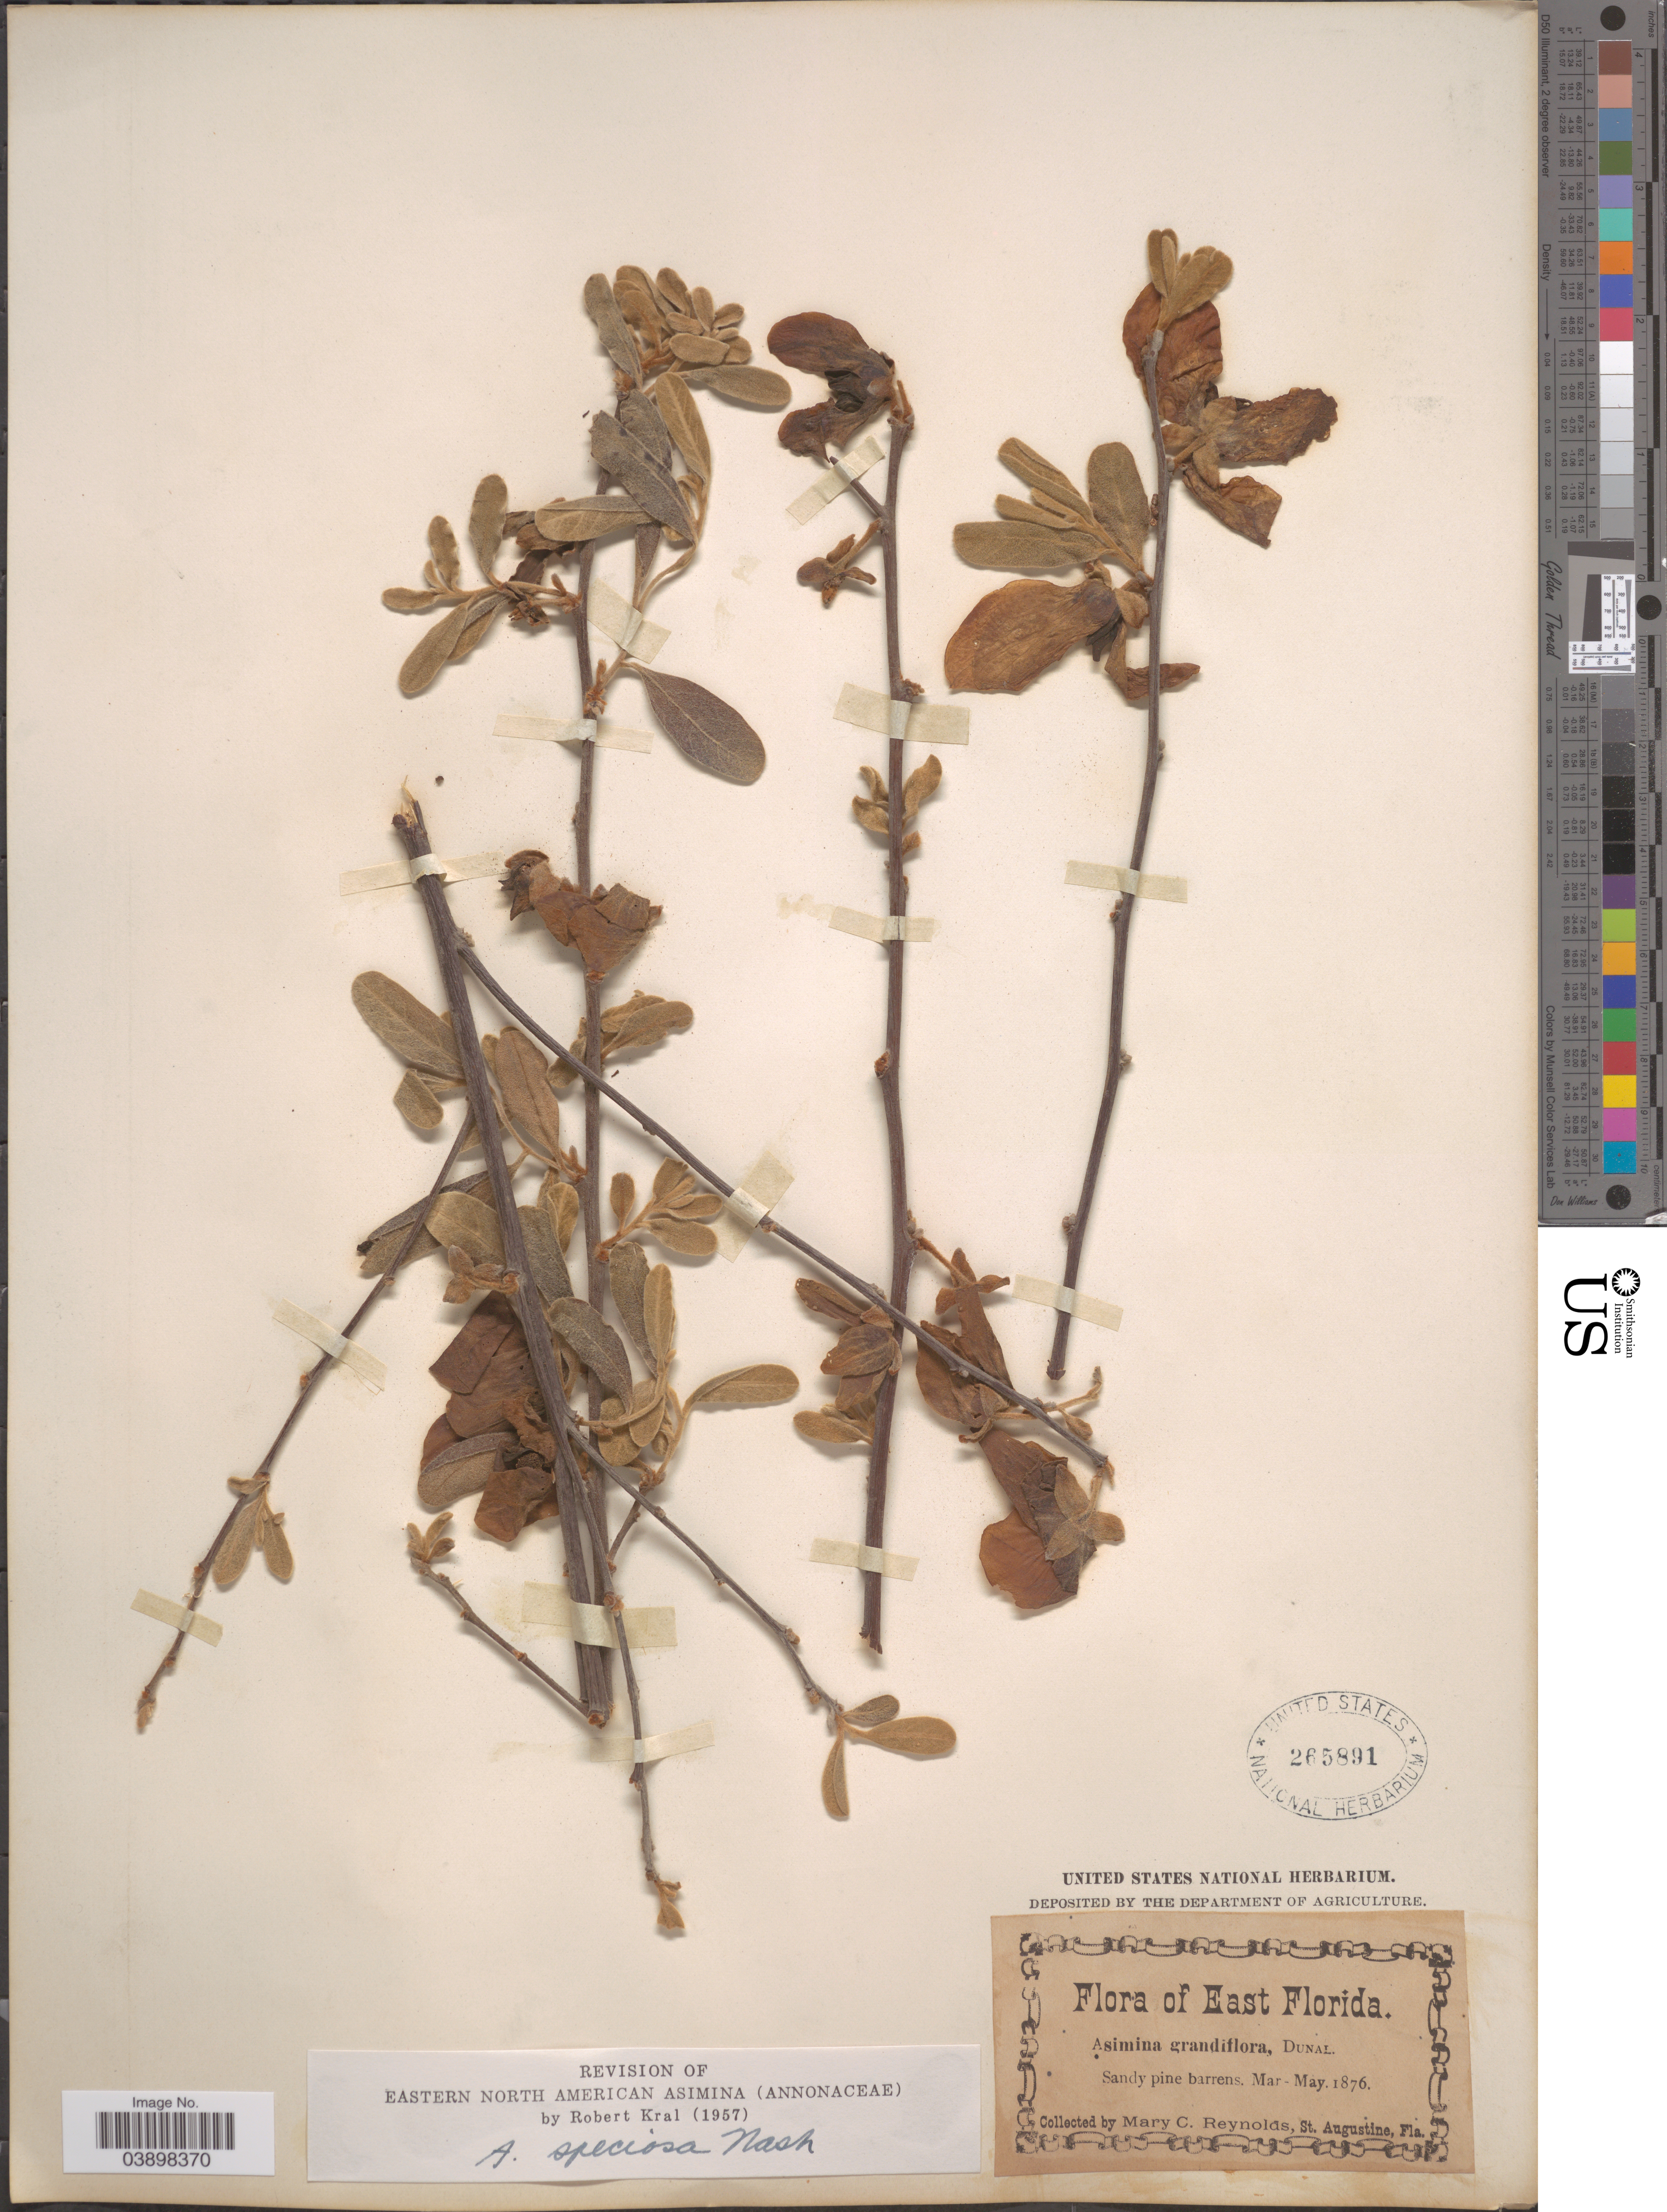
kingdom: Plantae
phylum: Tracheophyta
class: Magnoliopsida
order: Magnoliales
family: Annonaceae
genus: Asimina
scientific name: Asimina speciosa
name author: Nash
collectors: M. Reynolds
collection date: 1876-03/1876-05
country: United States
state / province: Florida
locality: East Florida.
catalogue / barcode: US 265891